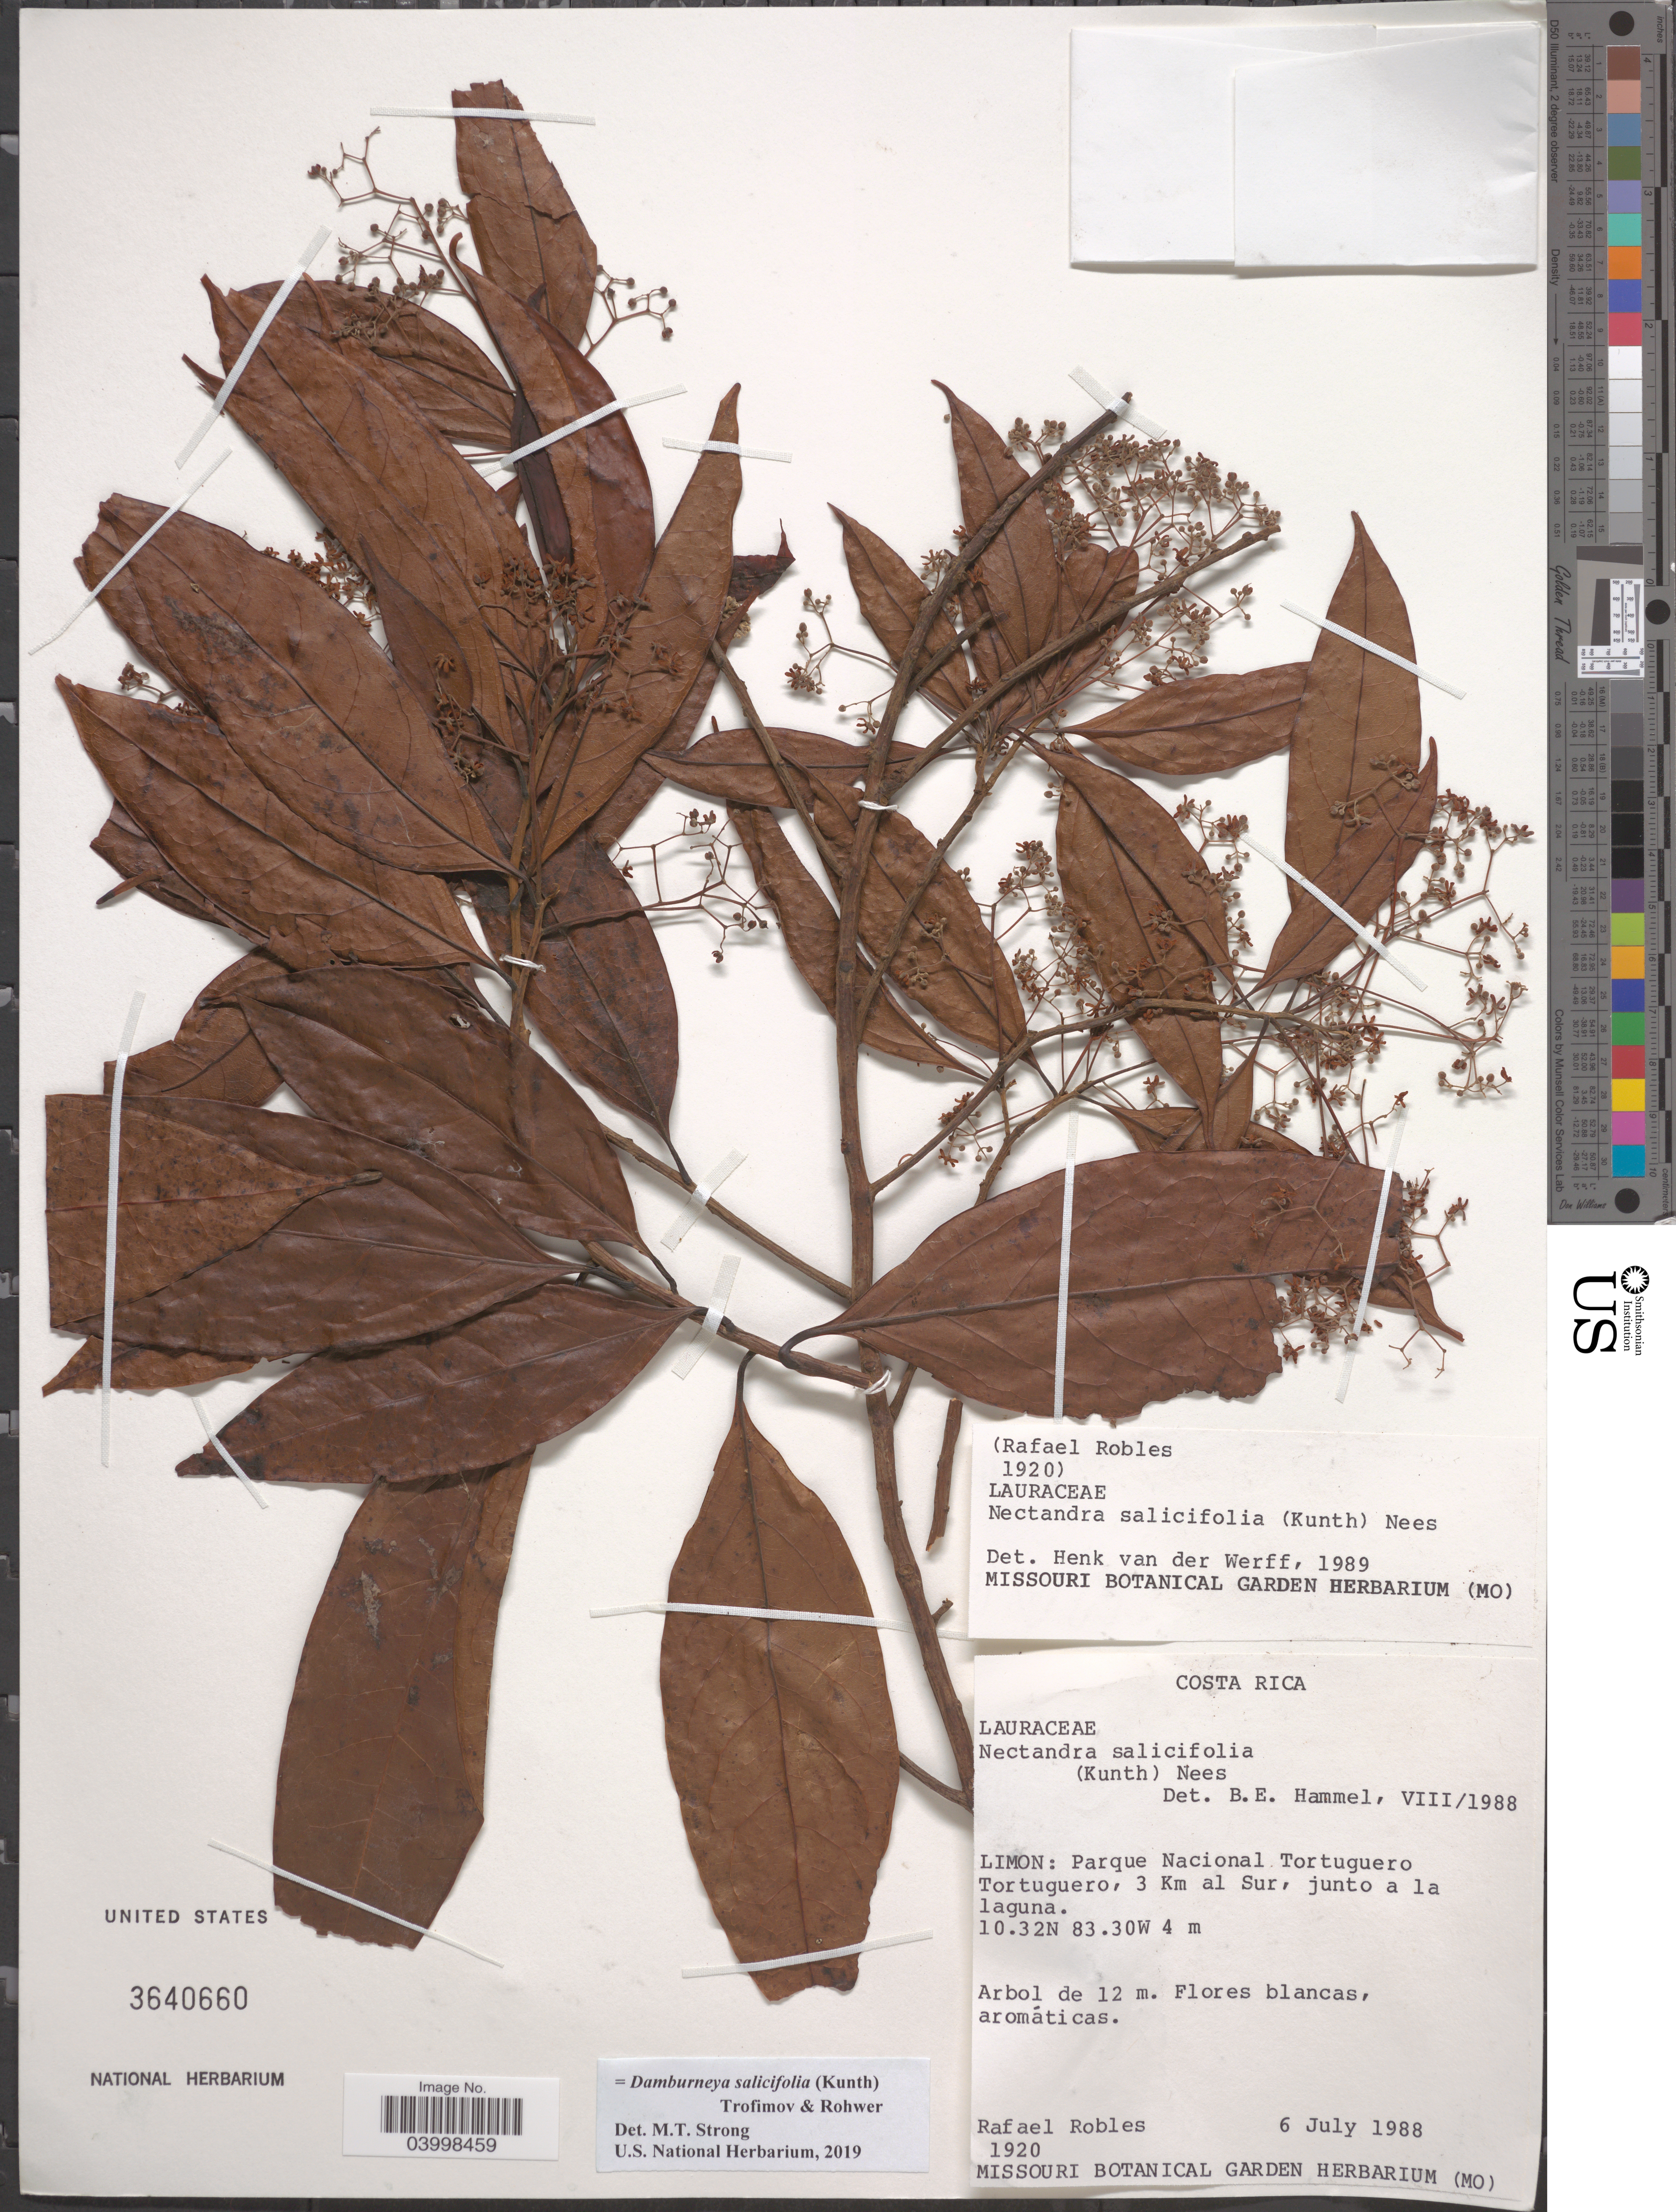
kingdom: Plantae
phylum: Tracheophyta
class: Magnoliopsida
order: Laurales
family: Lauraceae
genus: Damburneya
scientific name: Damburneya salicifolia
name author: (Kunth) Trofimov & Rohwer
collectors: R. Robles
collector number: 1920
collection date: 1988-07-06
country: Costa Rica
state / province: Limón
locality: Parque Nacional Tortuguero. Torguero, 3 Km al Sur.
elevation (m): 4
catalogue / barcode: US 2640660